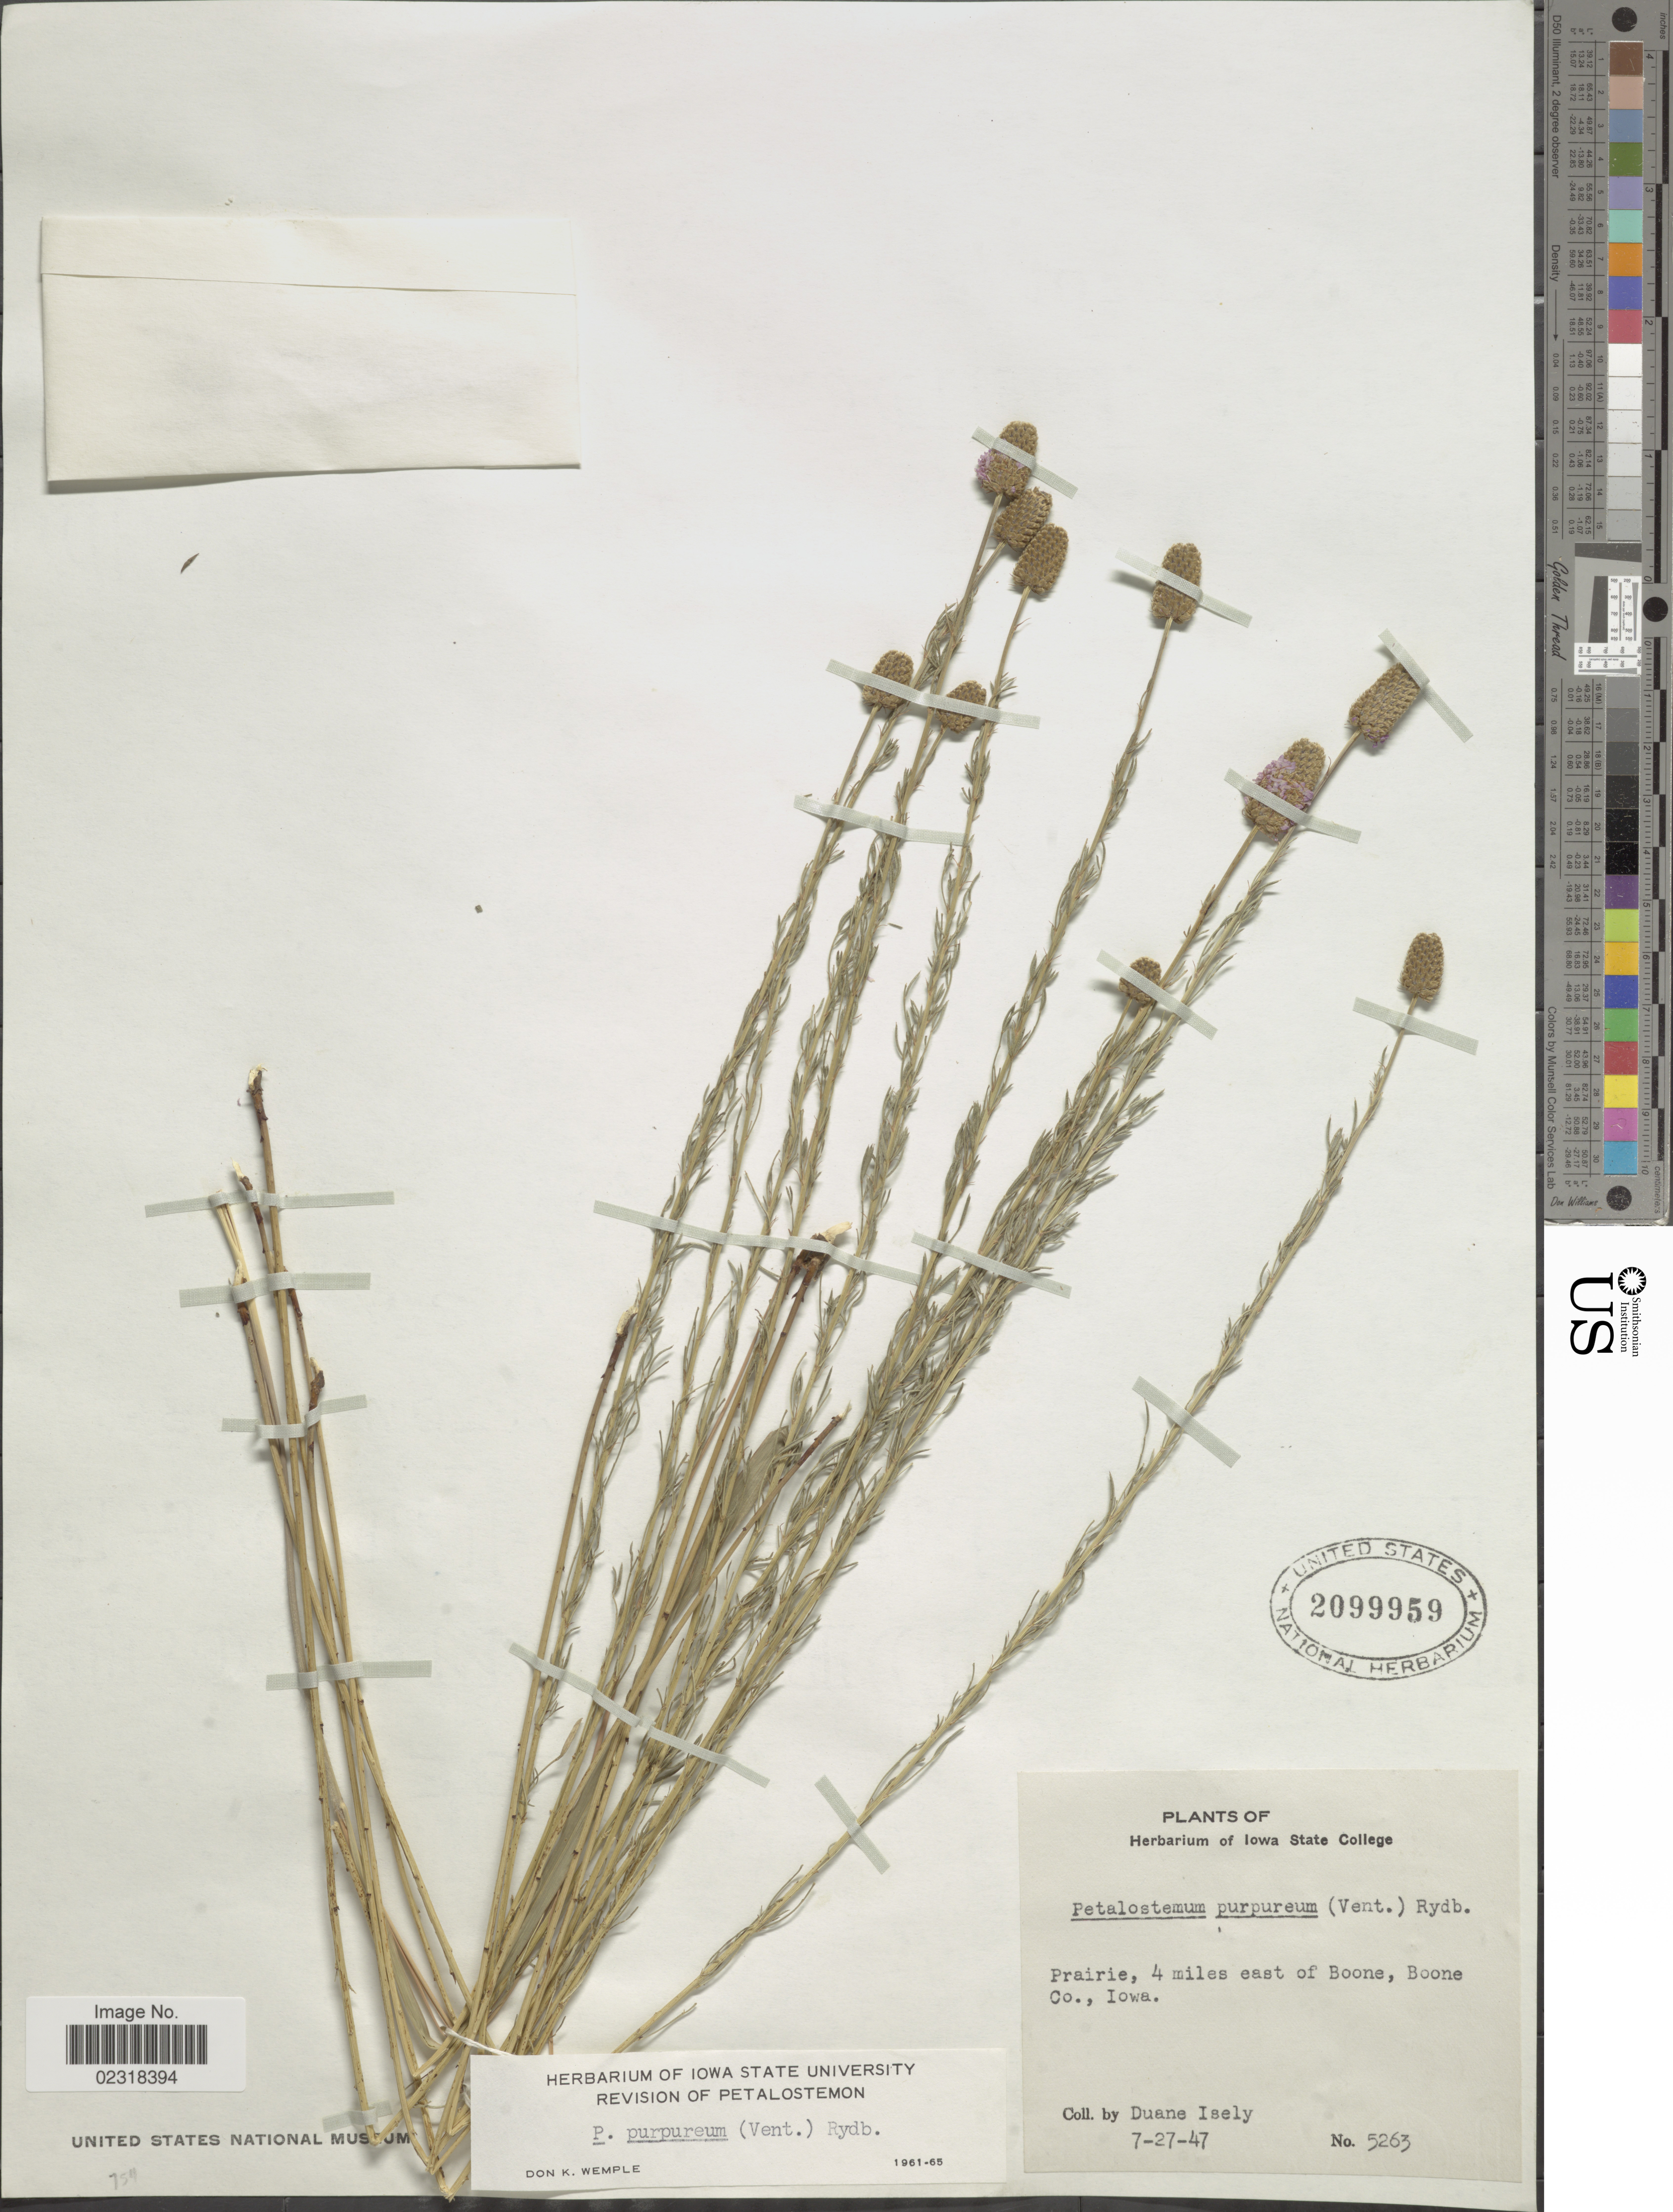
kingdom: Plantae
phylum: Tracheophyta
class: Magnoliopsida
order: Fabales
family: Fabaceae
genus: Dalea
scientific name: Dalea purpurea var. purpurea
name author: Vent.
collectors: D. Isely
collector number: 5263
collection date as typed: Transcribed d/m/y: 27/7/47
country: United States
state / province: Iowa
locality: Prairie, 4 miles east of Boone, Boone Co., Iowa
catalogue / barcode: US 2099959